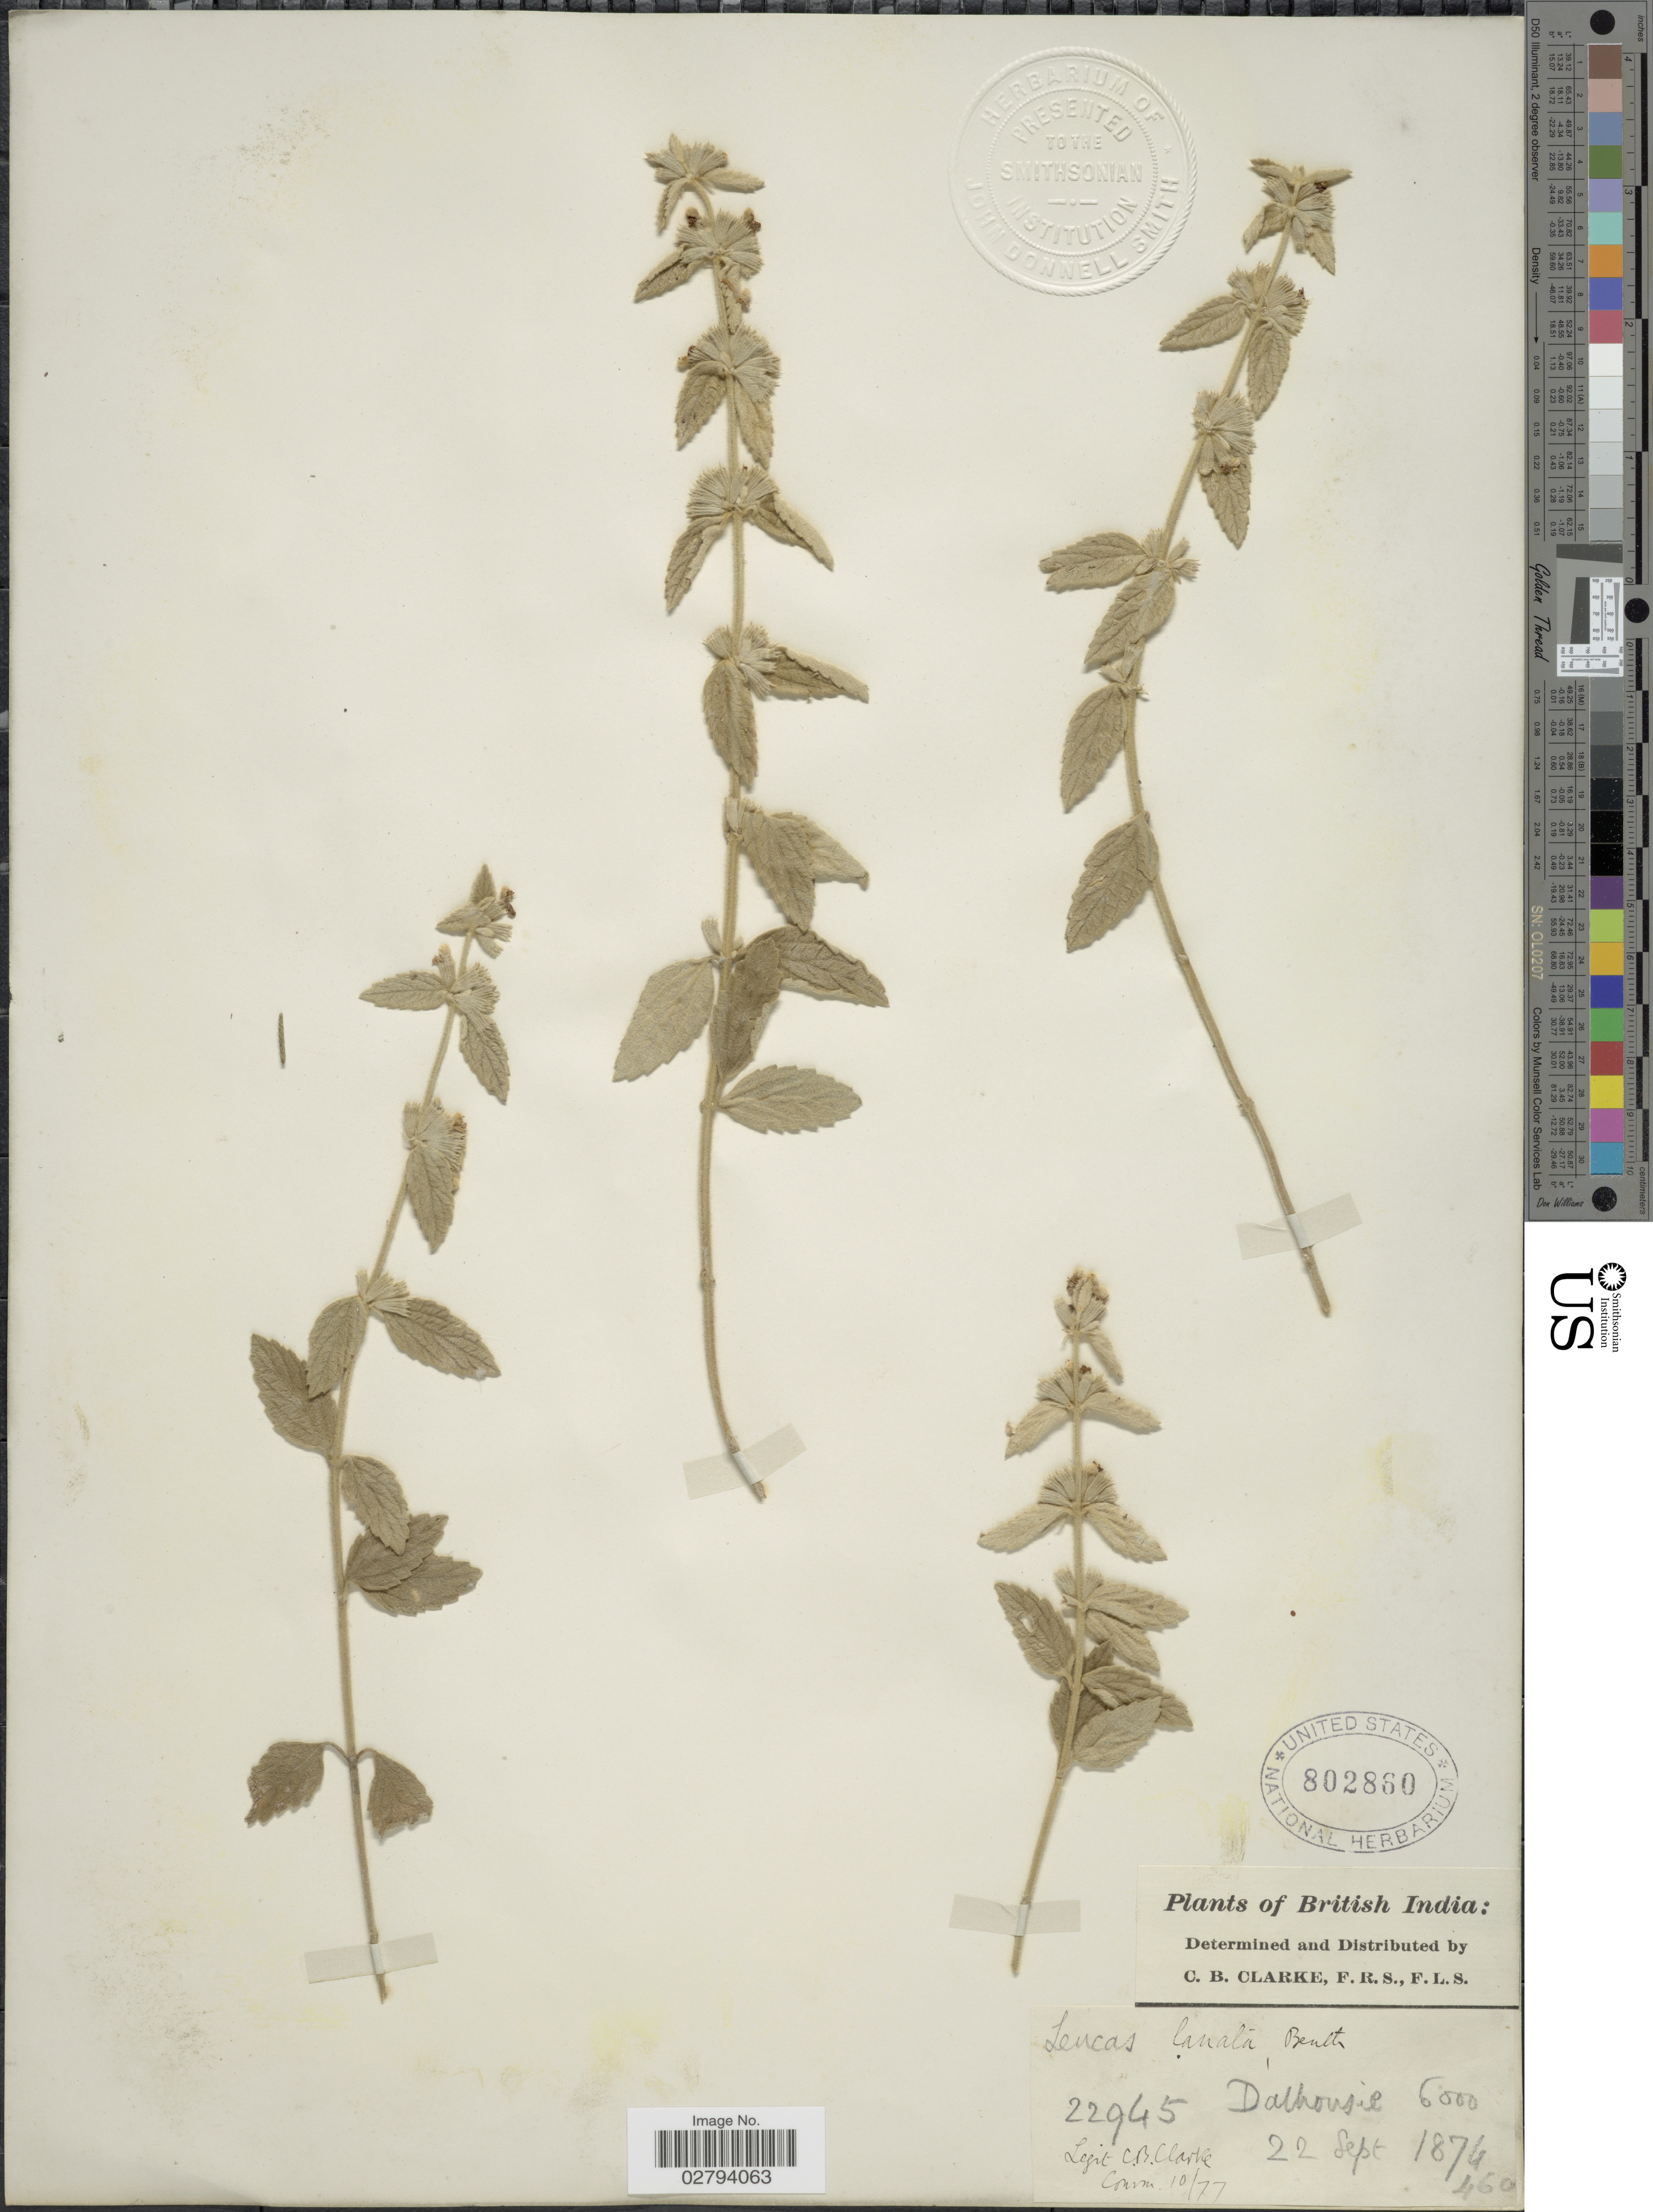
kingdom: Plantae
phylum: Tracheophyta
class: Magnoliopsida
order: Lamiales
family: Lamiaceae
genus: Leucas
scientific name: Leucas lanata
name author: Benth.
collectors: C. B. Clarke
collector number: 22945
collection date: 1874-09-22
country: India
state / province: Himachal Pradesh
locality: British India, Dalhousie.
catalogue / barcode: US 802860